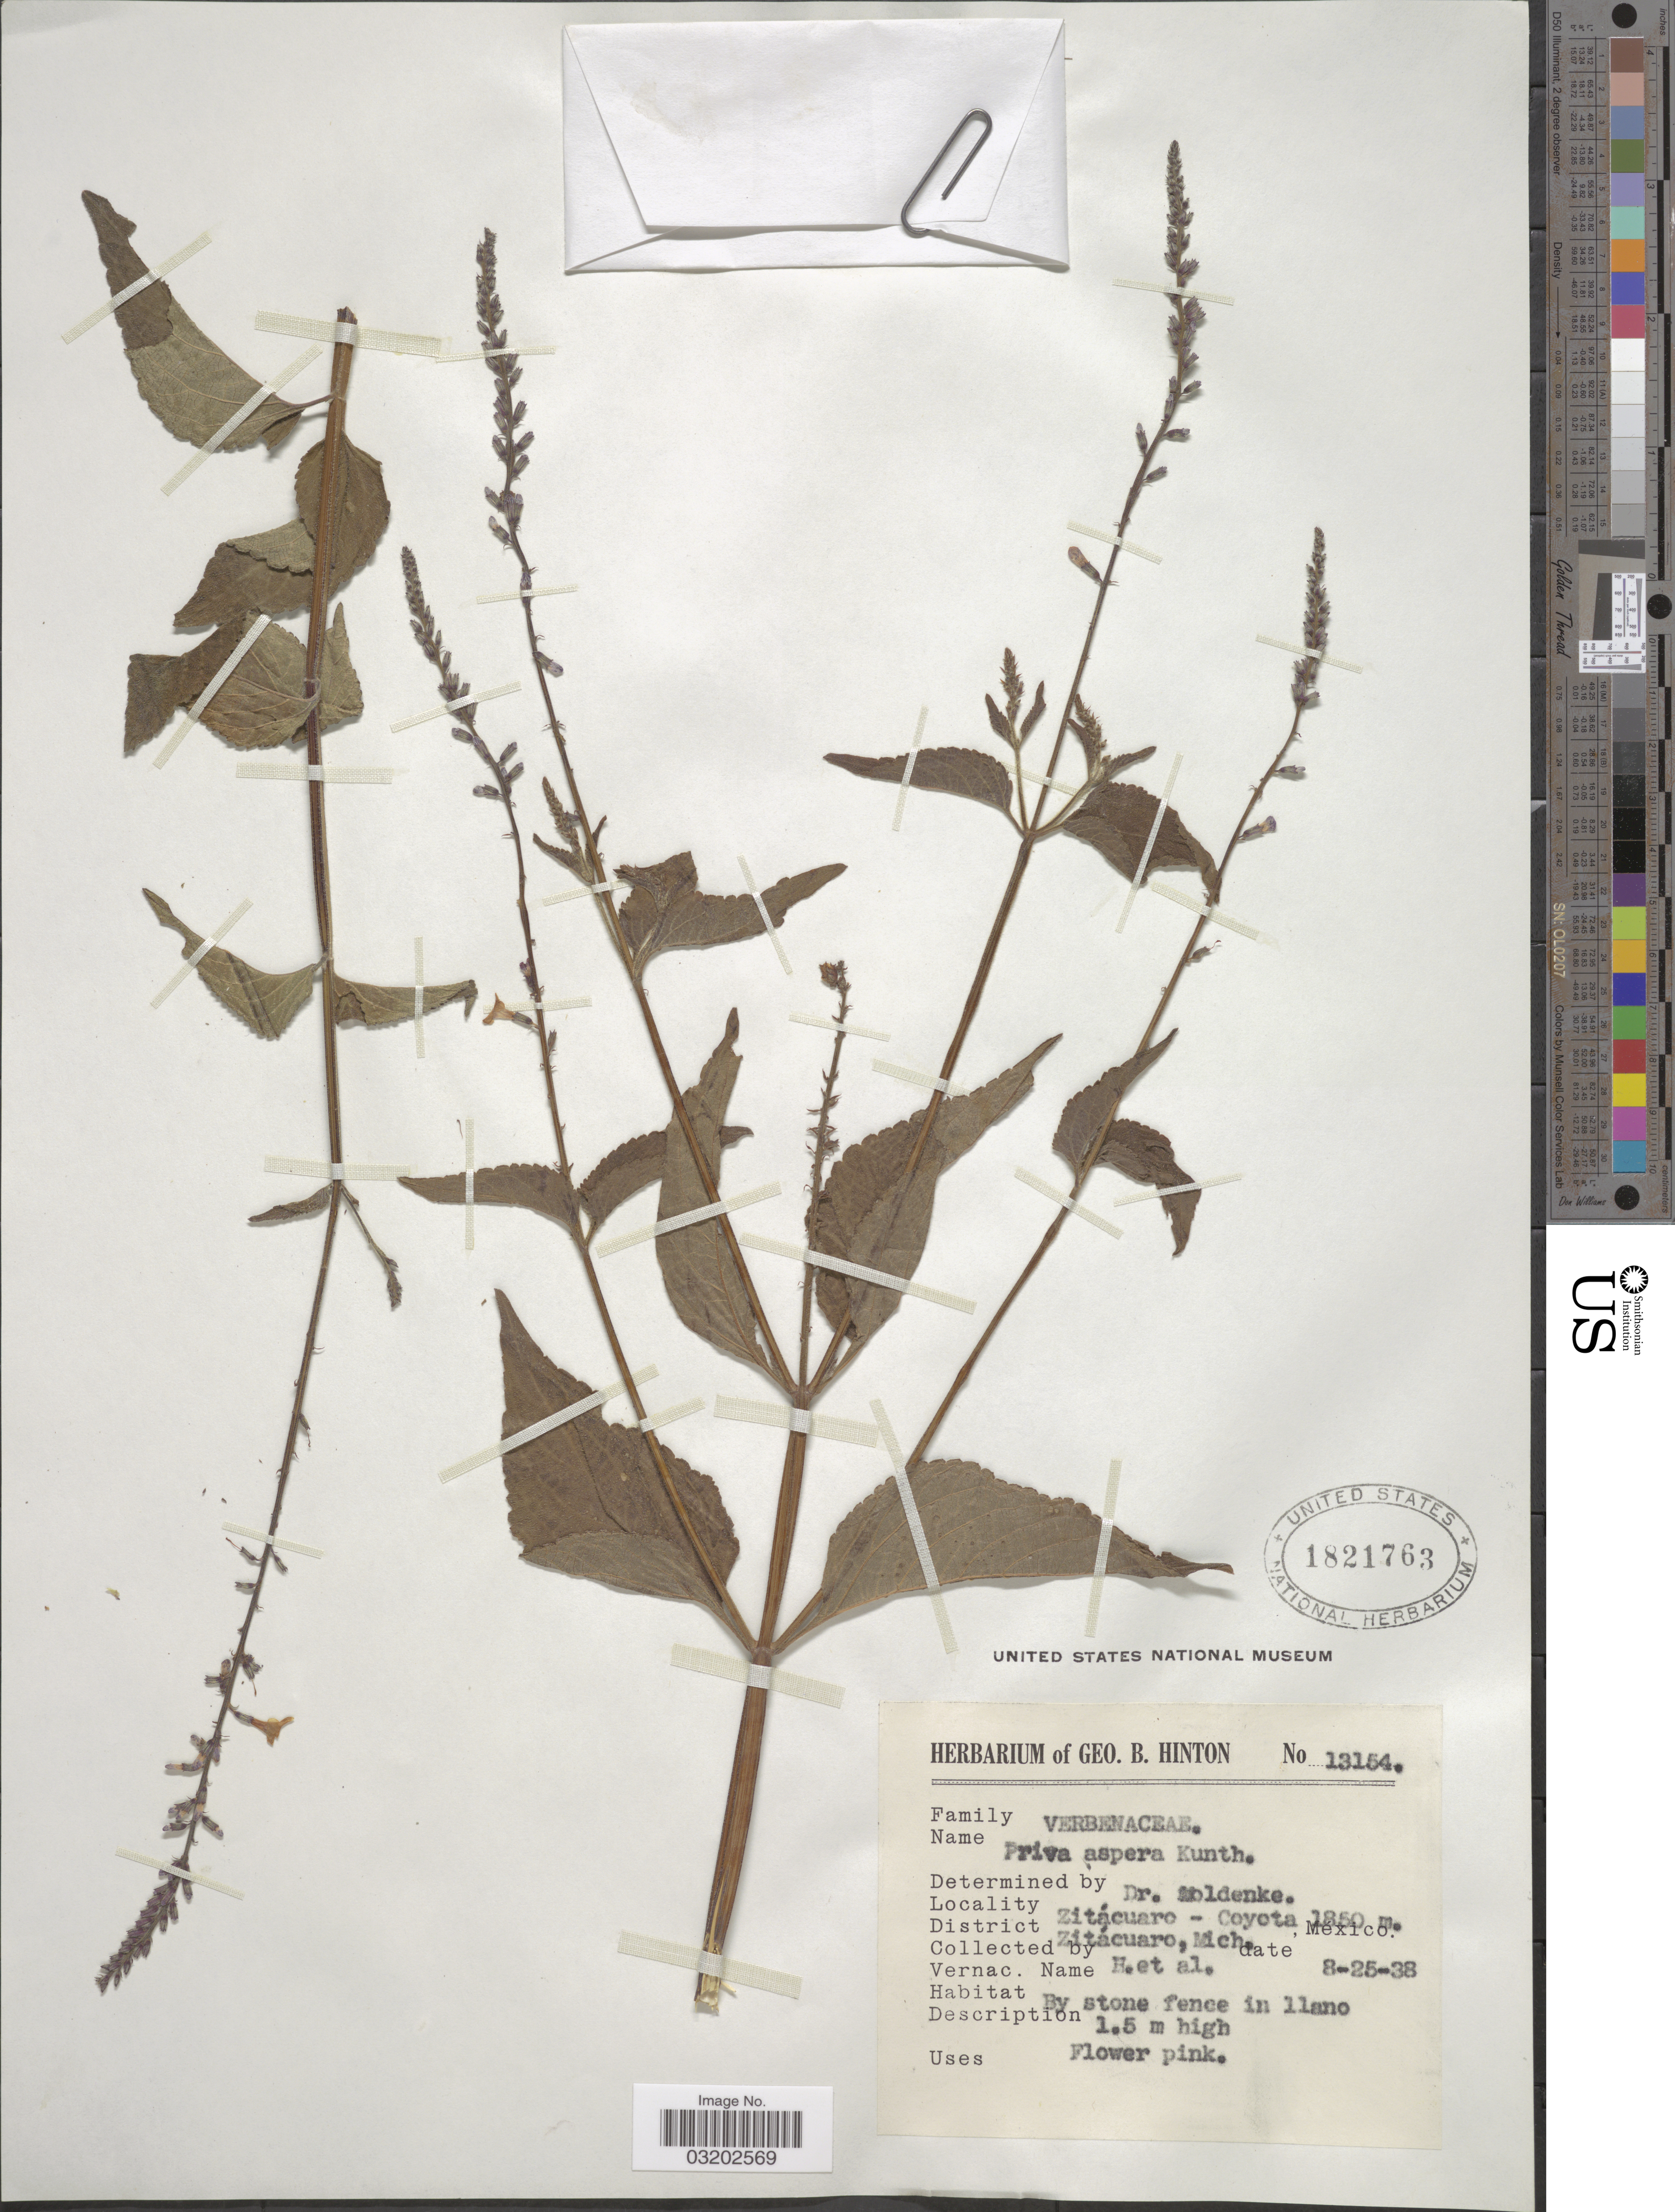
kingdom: Plantae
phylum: Tracheophyta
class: Magnoliopsida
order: Lamiales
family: Verbenaceae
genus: Priva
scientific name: Priva aspera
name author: Kunth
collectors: G. B. Hinton & et al.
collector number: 13154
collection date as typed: Transcribed d/m/y: 25/8/35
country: Mexico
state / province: Michoacán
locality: Zitácuaro - Coyota, District Zitácuaro.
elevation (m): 1850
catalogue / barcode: US 1821763